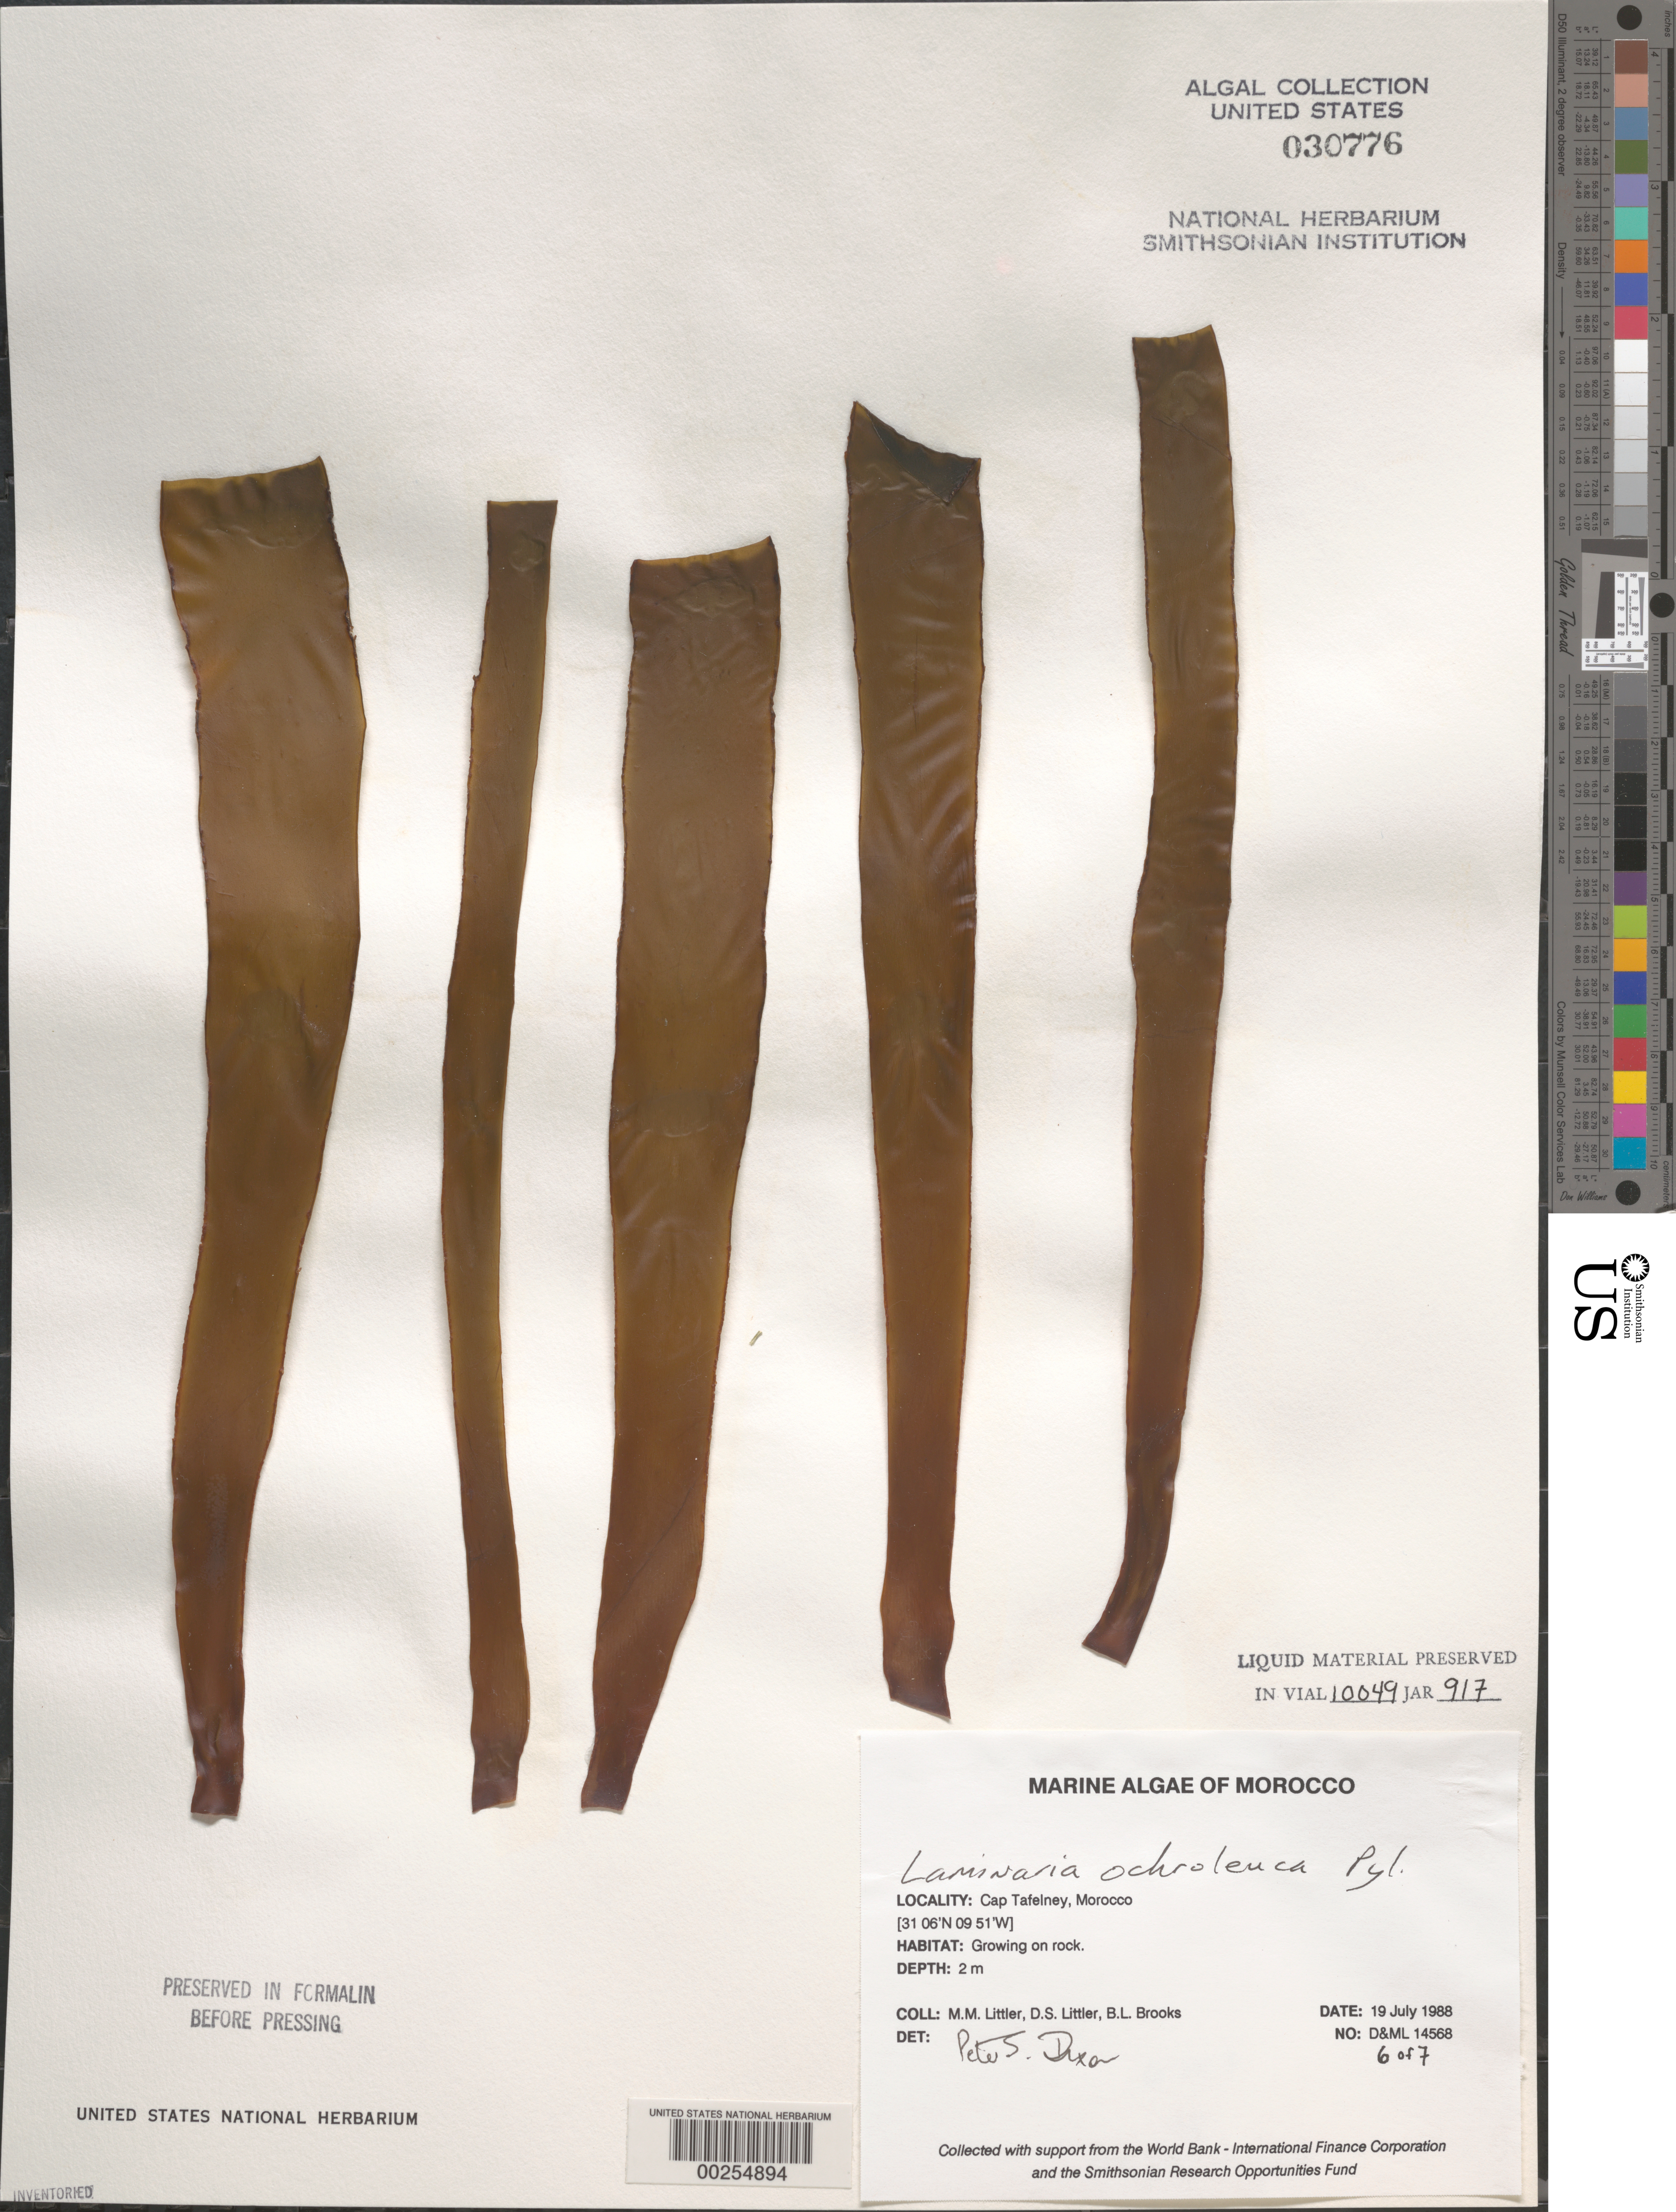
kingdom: Chromista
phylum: Ochrophyta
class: Phaeophyceae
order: Laminariales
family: Laminariaceae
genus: Laminaria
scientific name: Laminaria ochroleuca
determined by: Dixon, P. S.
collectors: M. M. Littler, D. S. Littler & B. Brooks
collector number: D&ML 14568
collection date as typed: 19 Jul 1988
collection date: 1988-07-19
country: Morocco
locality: Cap Tafelney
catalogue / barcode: US 30776